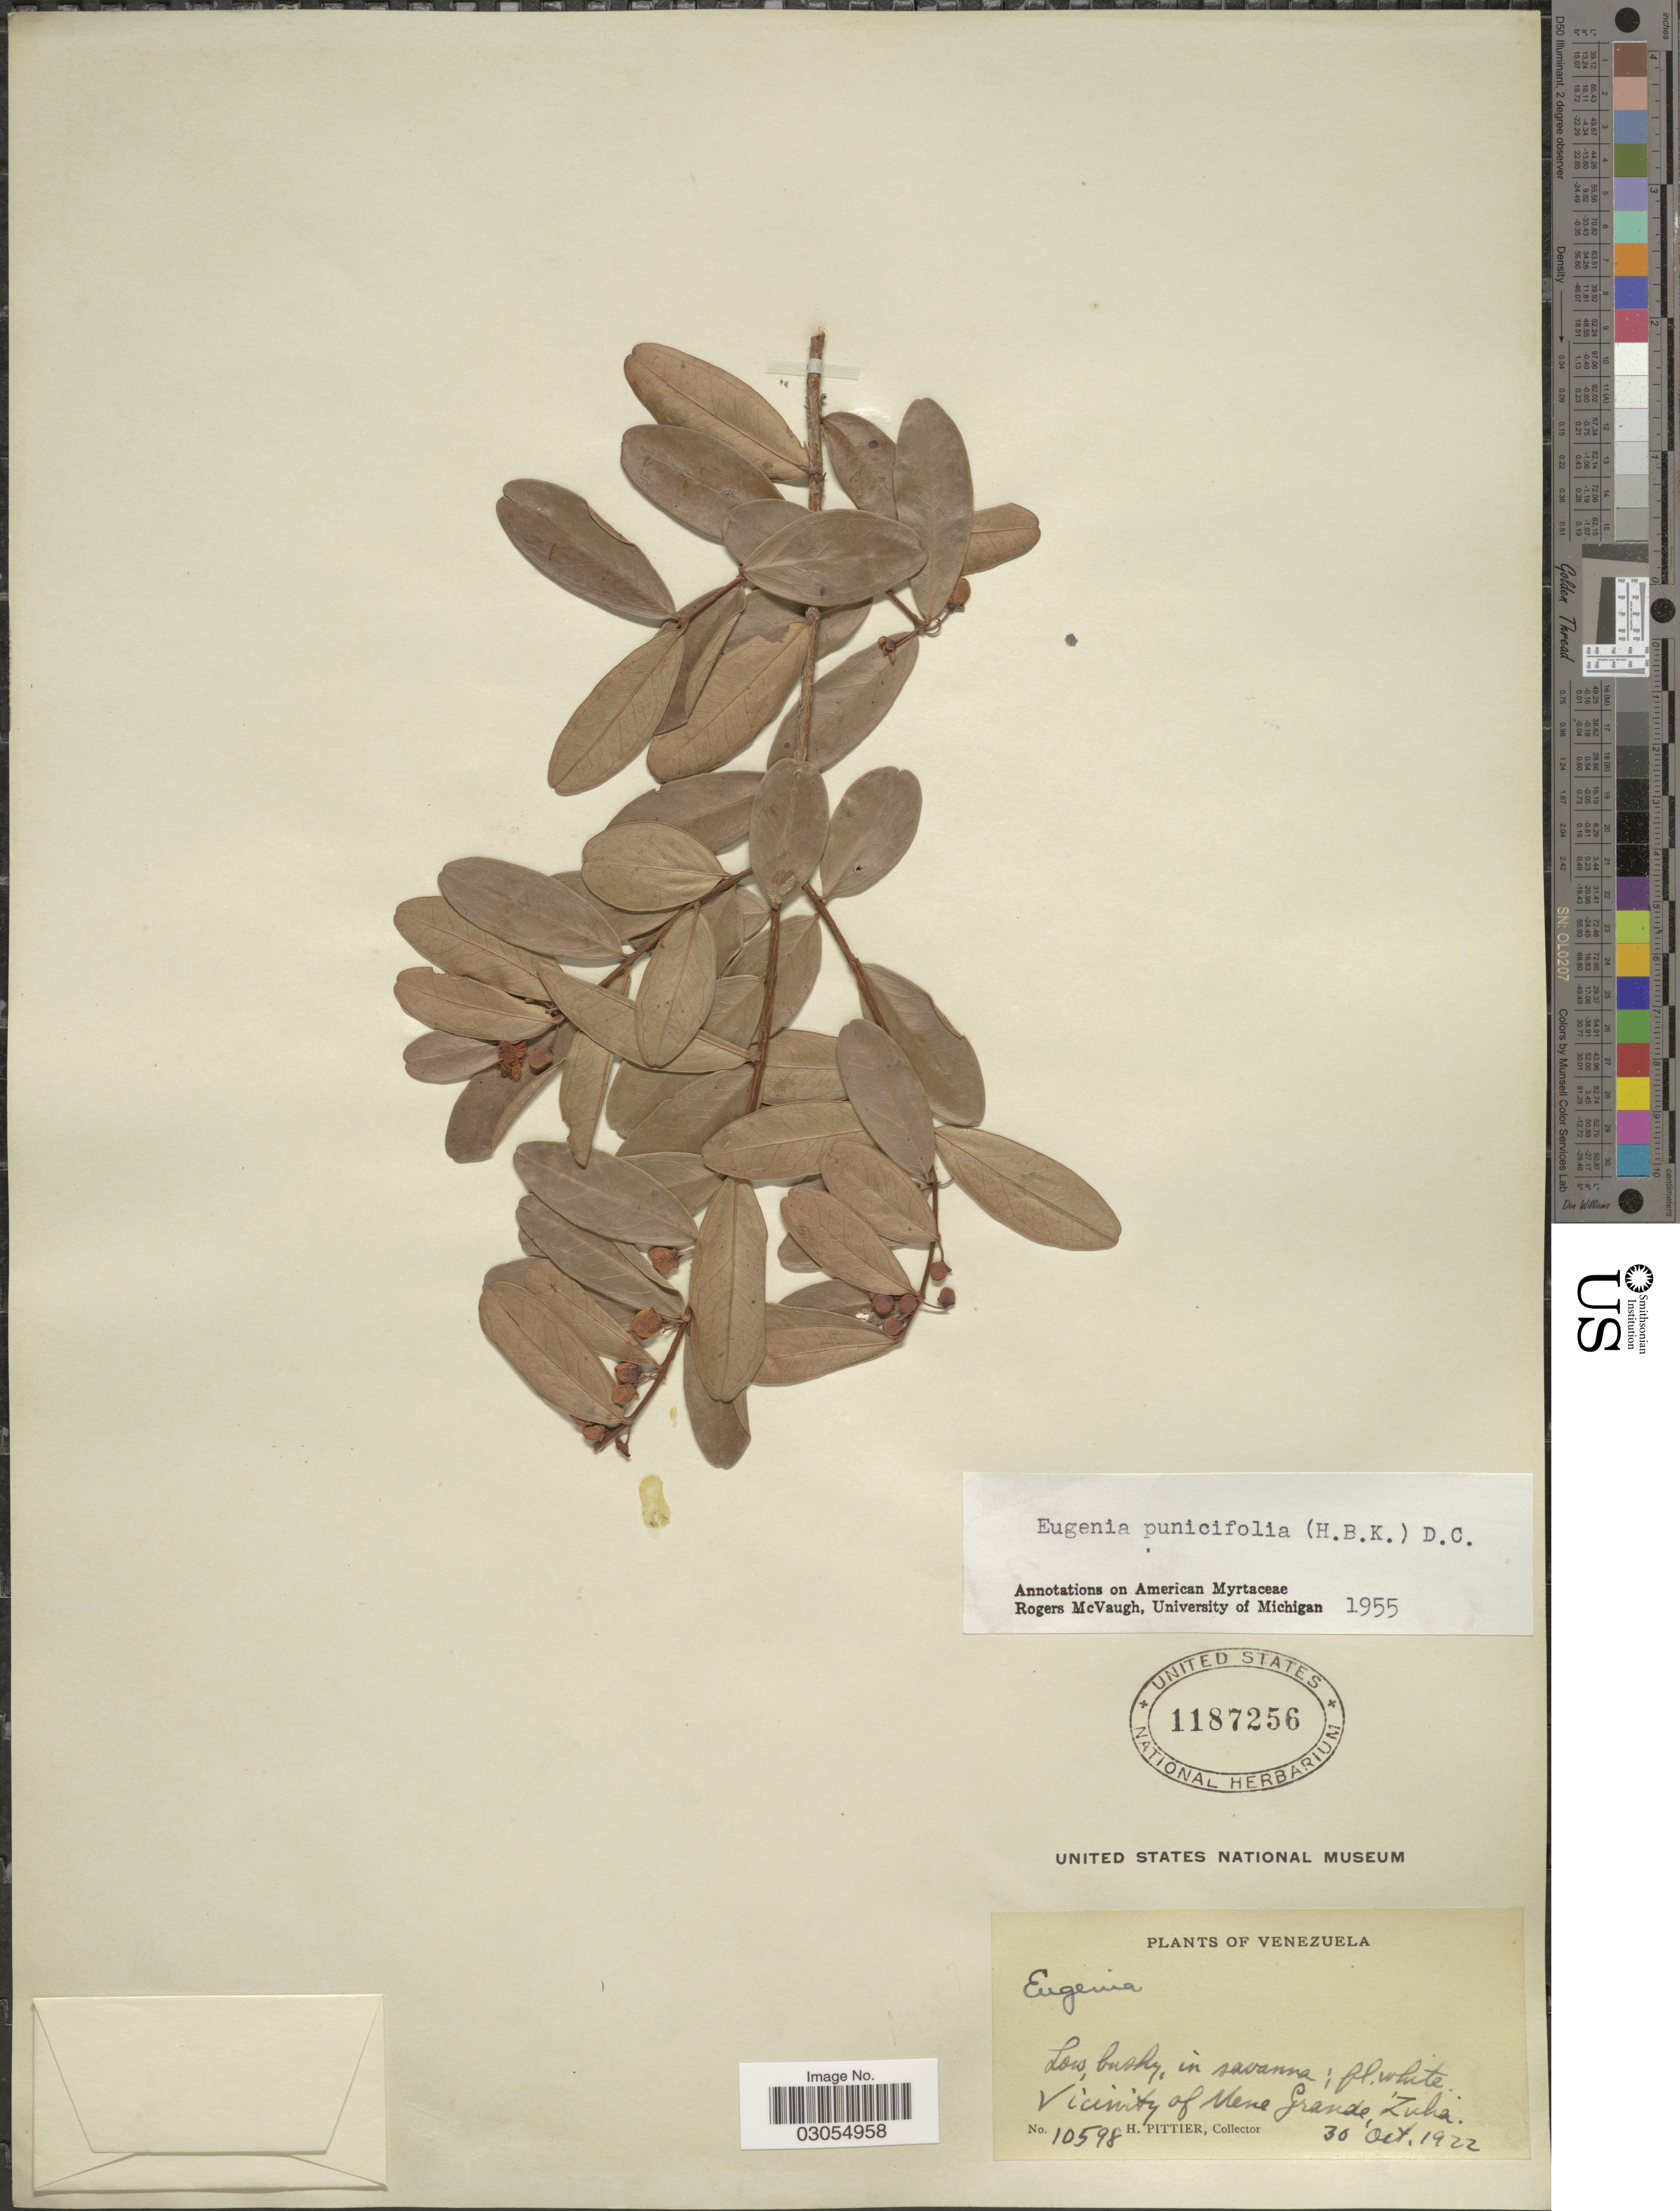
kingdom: Plantae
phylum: Tracheophyta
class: Magnoliopsida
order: Myrtales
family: Myrtaceae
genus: Eugenia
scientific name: Eugenia punicifolia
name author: (Kunth) DC.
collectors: H. F. Pittier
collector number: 10598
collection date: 1922-10-30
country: Venezuela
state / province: Zulia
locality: Vicinity of Mene Grande.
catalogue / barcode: US 1187256